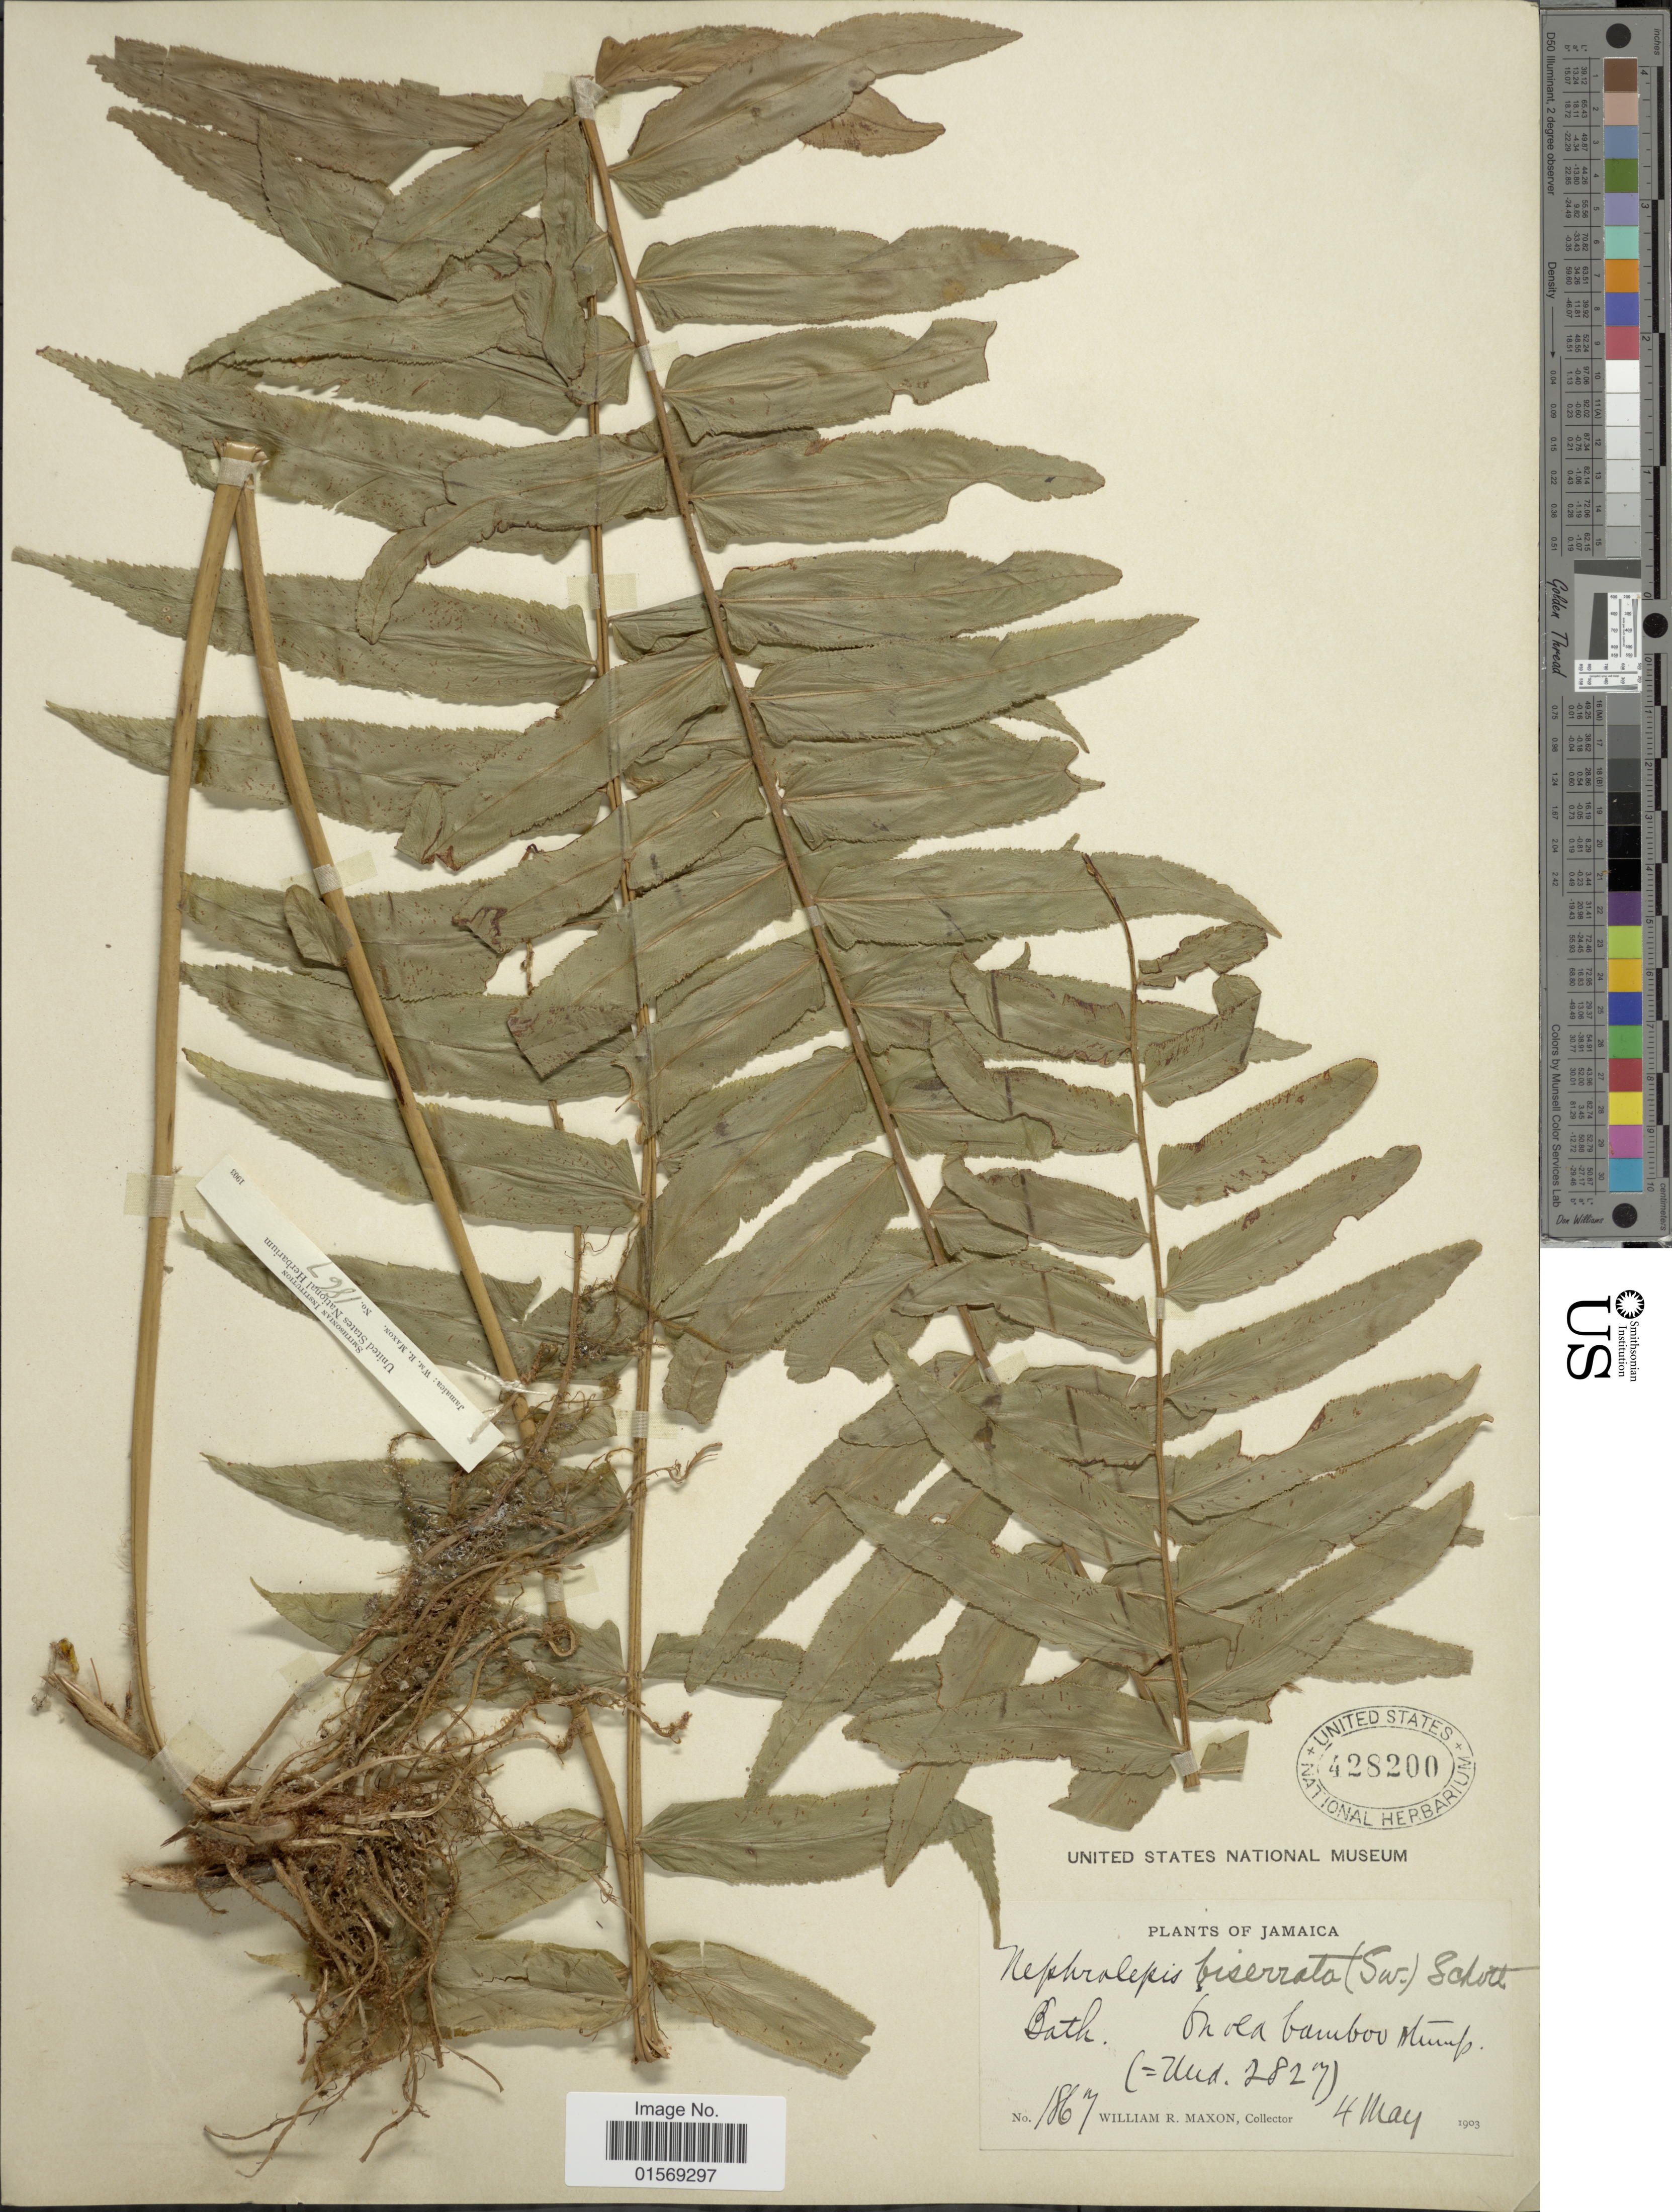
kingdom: Plantae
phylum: Tracheophyta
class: Polypodiopsida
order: Polypodiales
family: Nephrolepidaceae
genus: Nephrolepis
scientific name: Nephrolepis biserrata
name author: (Sw.) Schott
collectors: W. R. Maxon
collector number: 1867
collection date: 1903-05-04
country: Jamaica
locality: Jamaica, Bath.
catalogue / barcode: US 428200